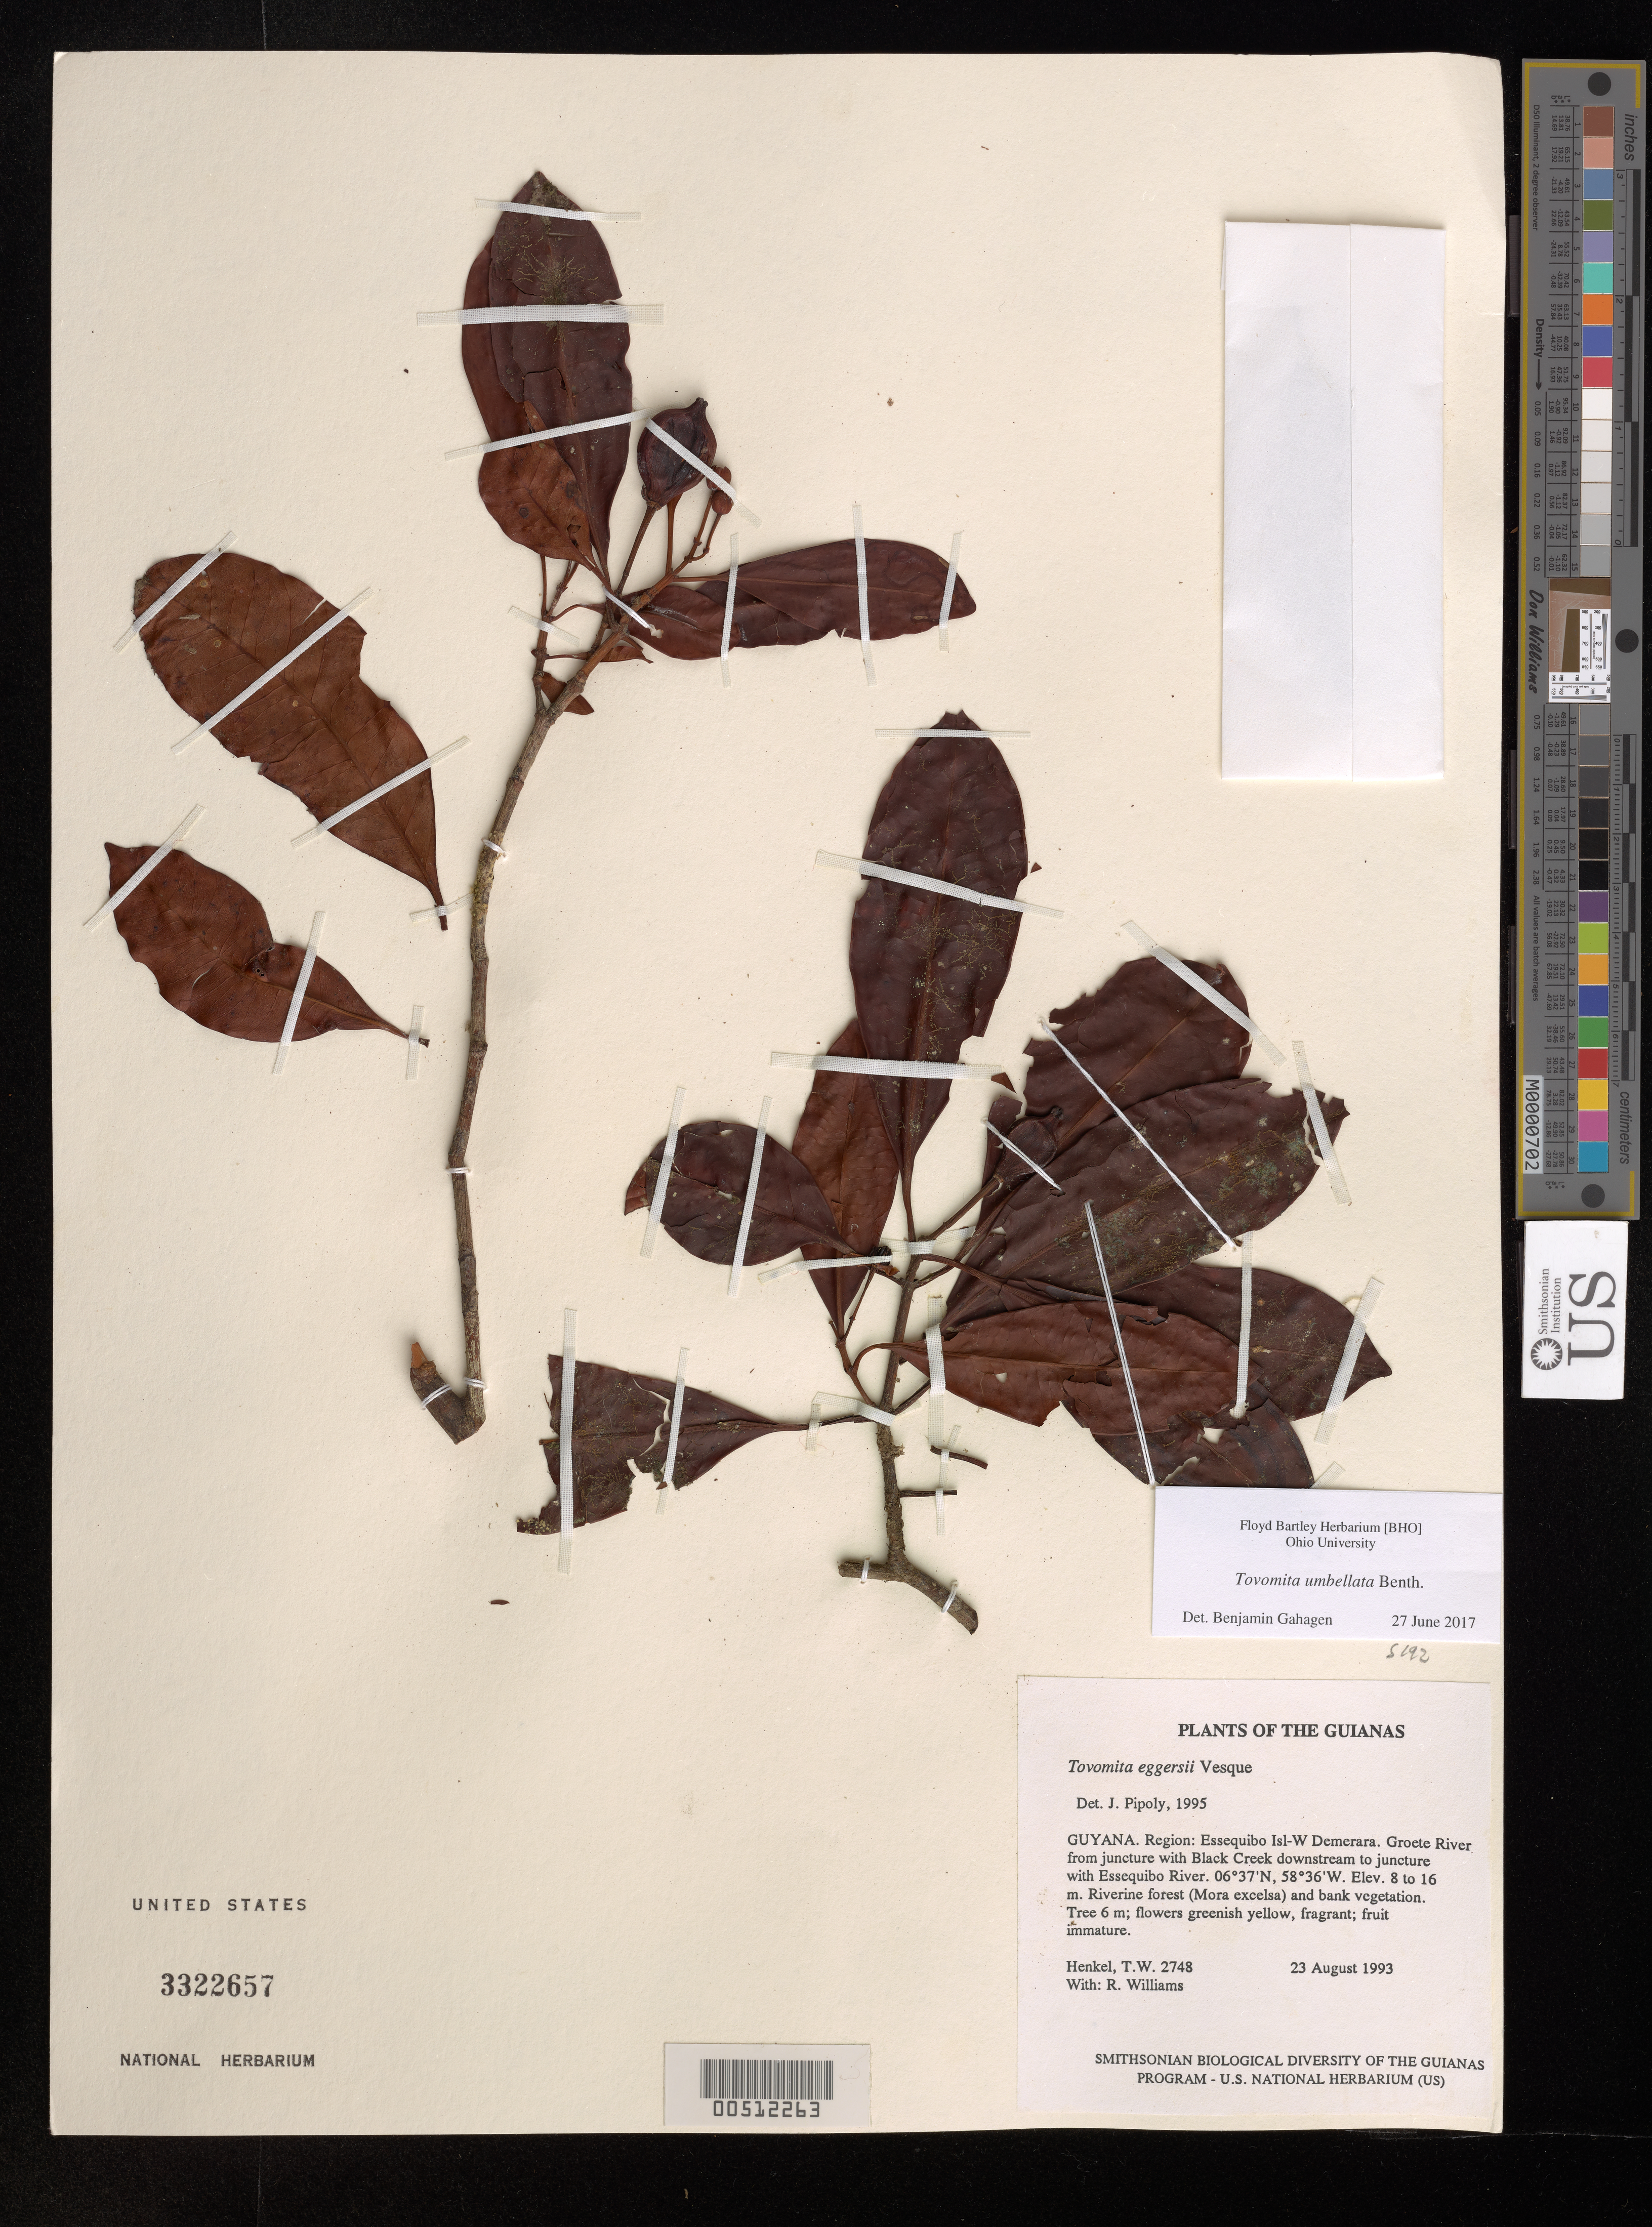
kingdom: Plantae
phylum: Tracheophyta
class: Magnoliopsida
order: Malpighiales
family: Clusiaceae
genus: Tovomita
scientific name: Tovomita umbellata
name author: Benth.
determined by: Gahagen, Benjamin, (BHO), Ohio University (UNITED STATES)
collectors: T. Henkel & R. Williams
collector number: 2748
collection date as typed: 23 August 1993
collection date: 1993-08-23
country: Guyana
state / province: Essequibo Isl-W. Demerara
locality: Groete R from juncture with Black Cr. downstream to juncture with Essequibo R.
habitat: Riverine forest (Mora excelsa) and bank vegetation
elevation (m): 8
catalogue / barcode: US 3322657